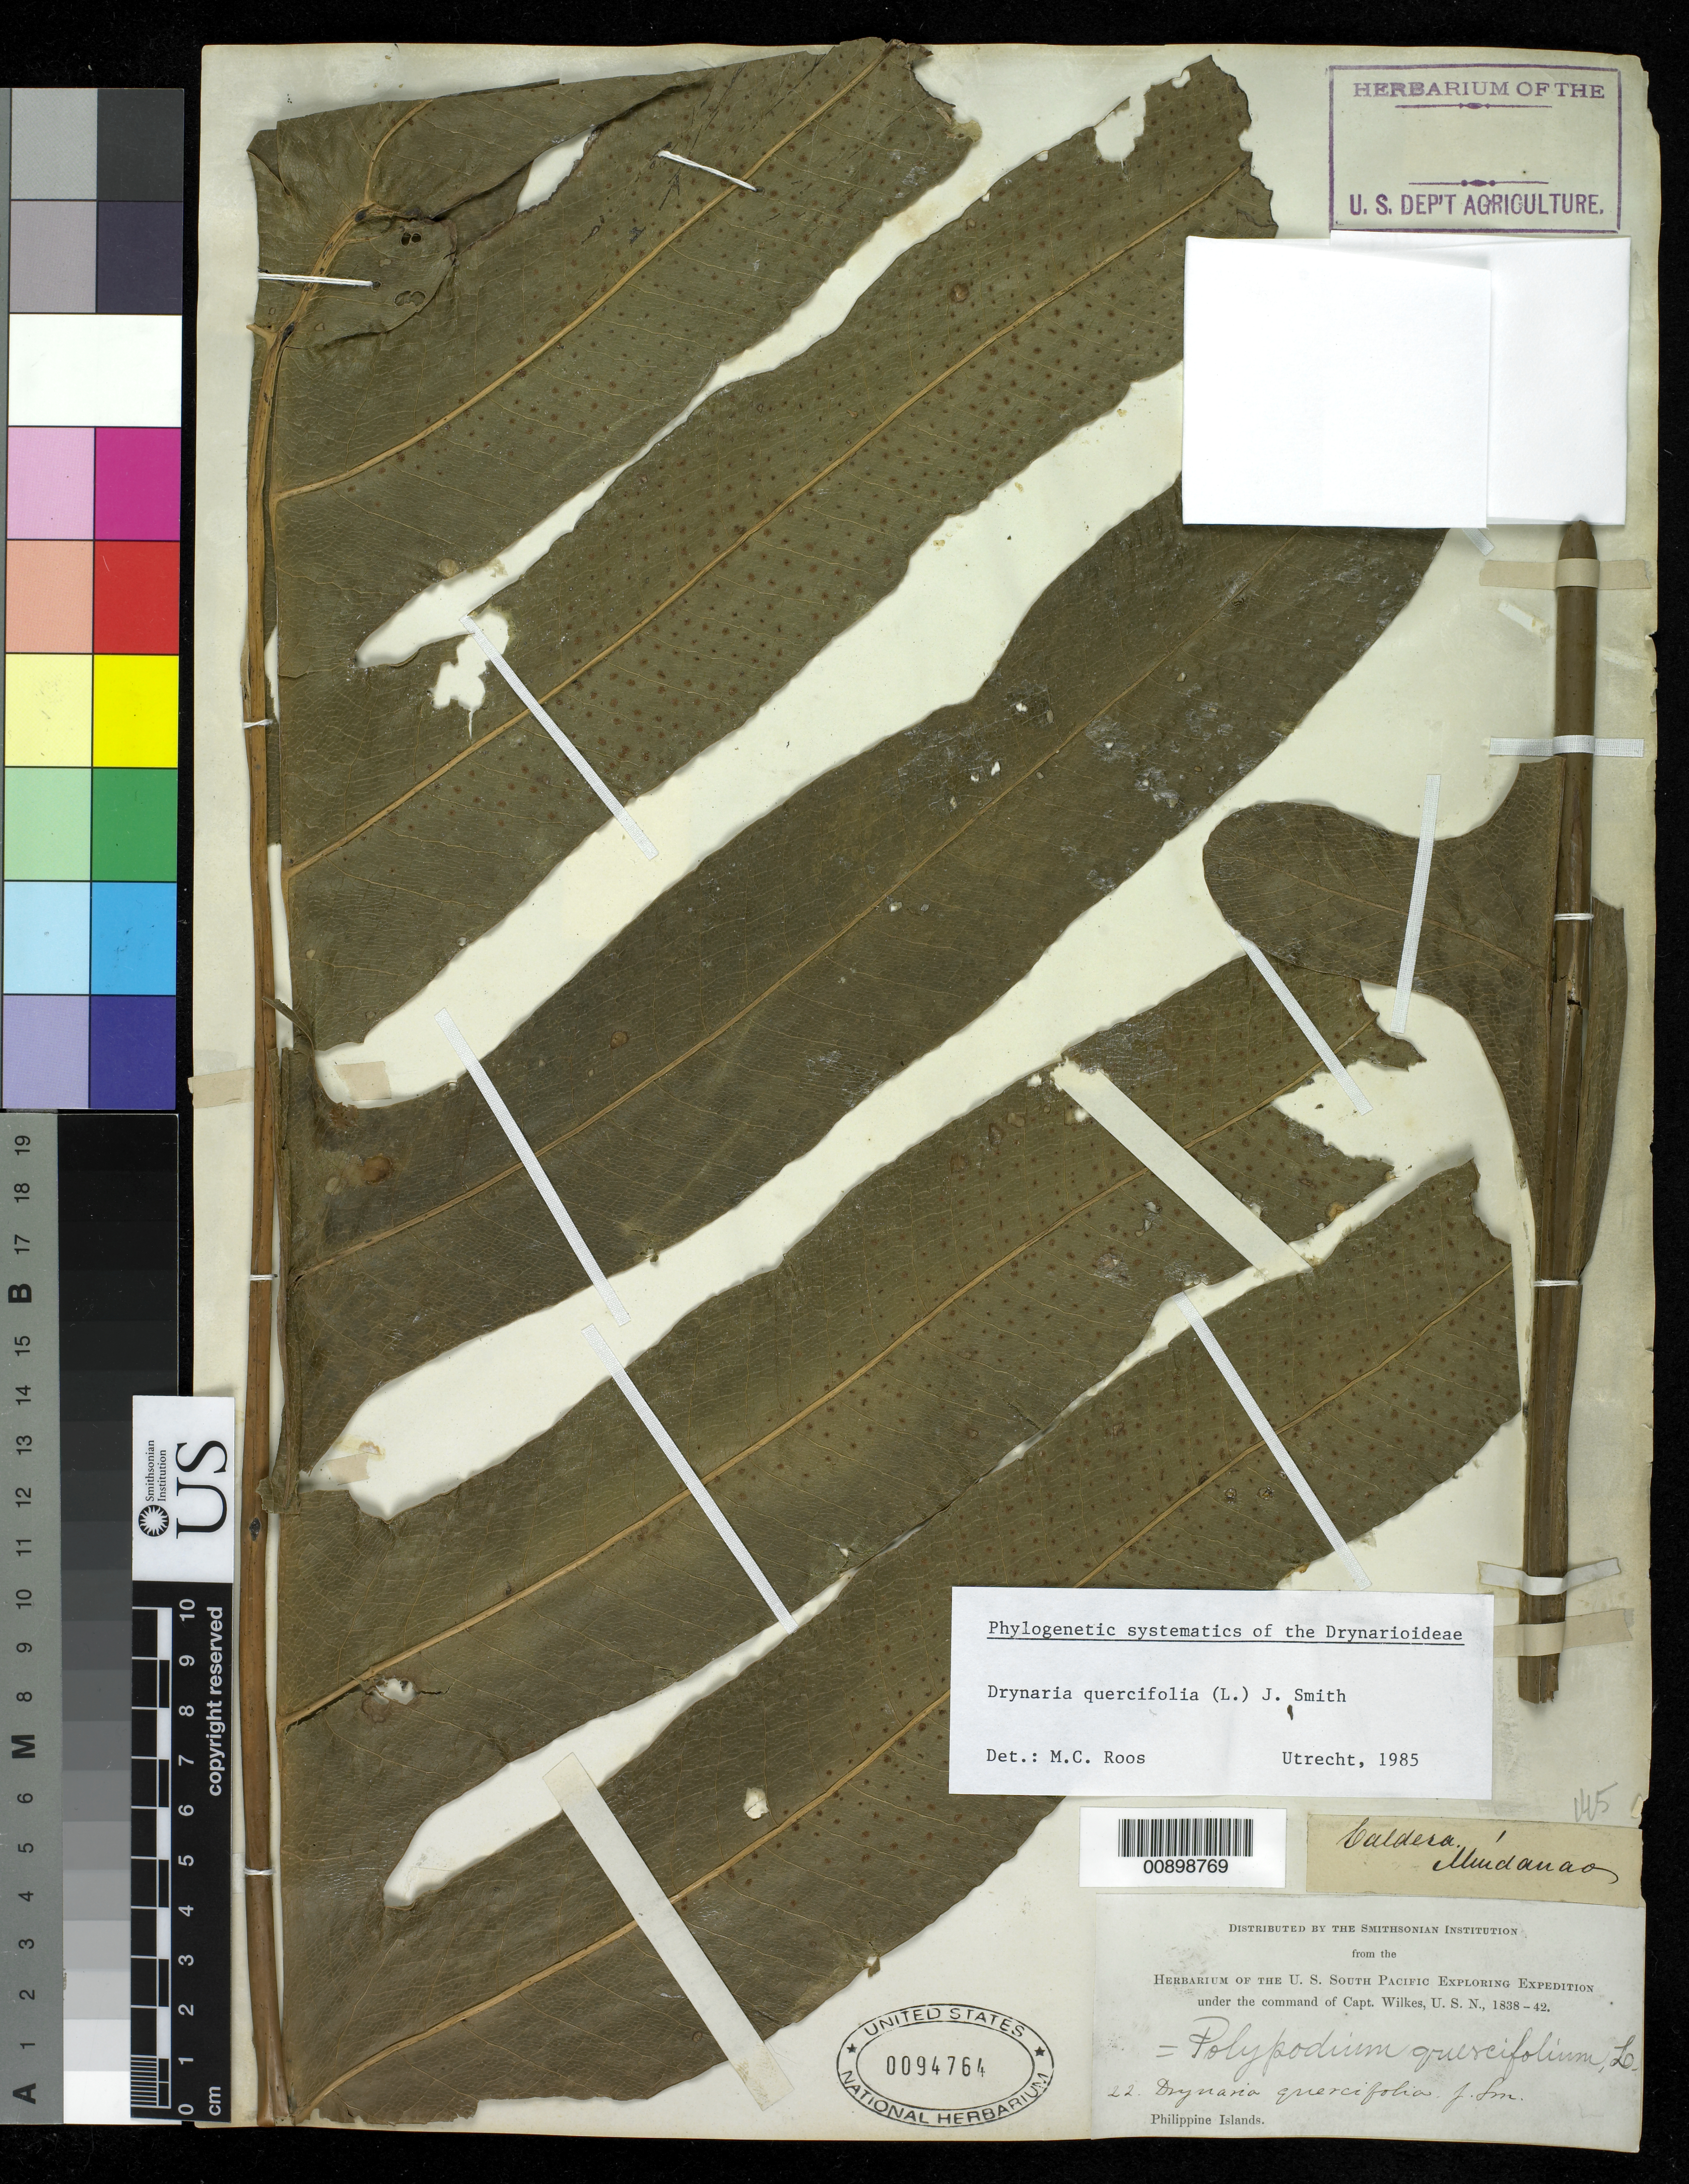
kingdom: Plantae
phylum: Tracheophyta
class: Polypodiopsida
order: Polypodiales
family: Polypodiaceae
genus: Drynaria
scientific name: Drynaria quercifolia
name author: (L.) J. Sm.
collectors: Wilkes Explor. Exped.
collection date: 1838/1842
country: Philippines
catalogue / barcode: US 94764